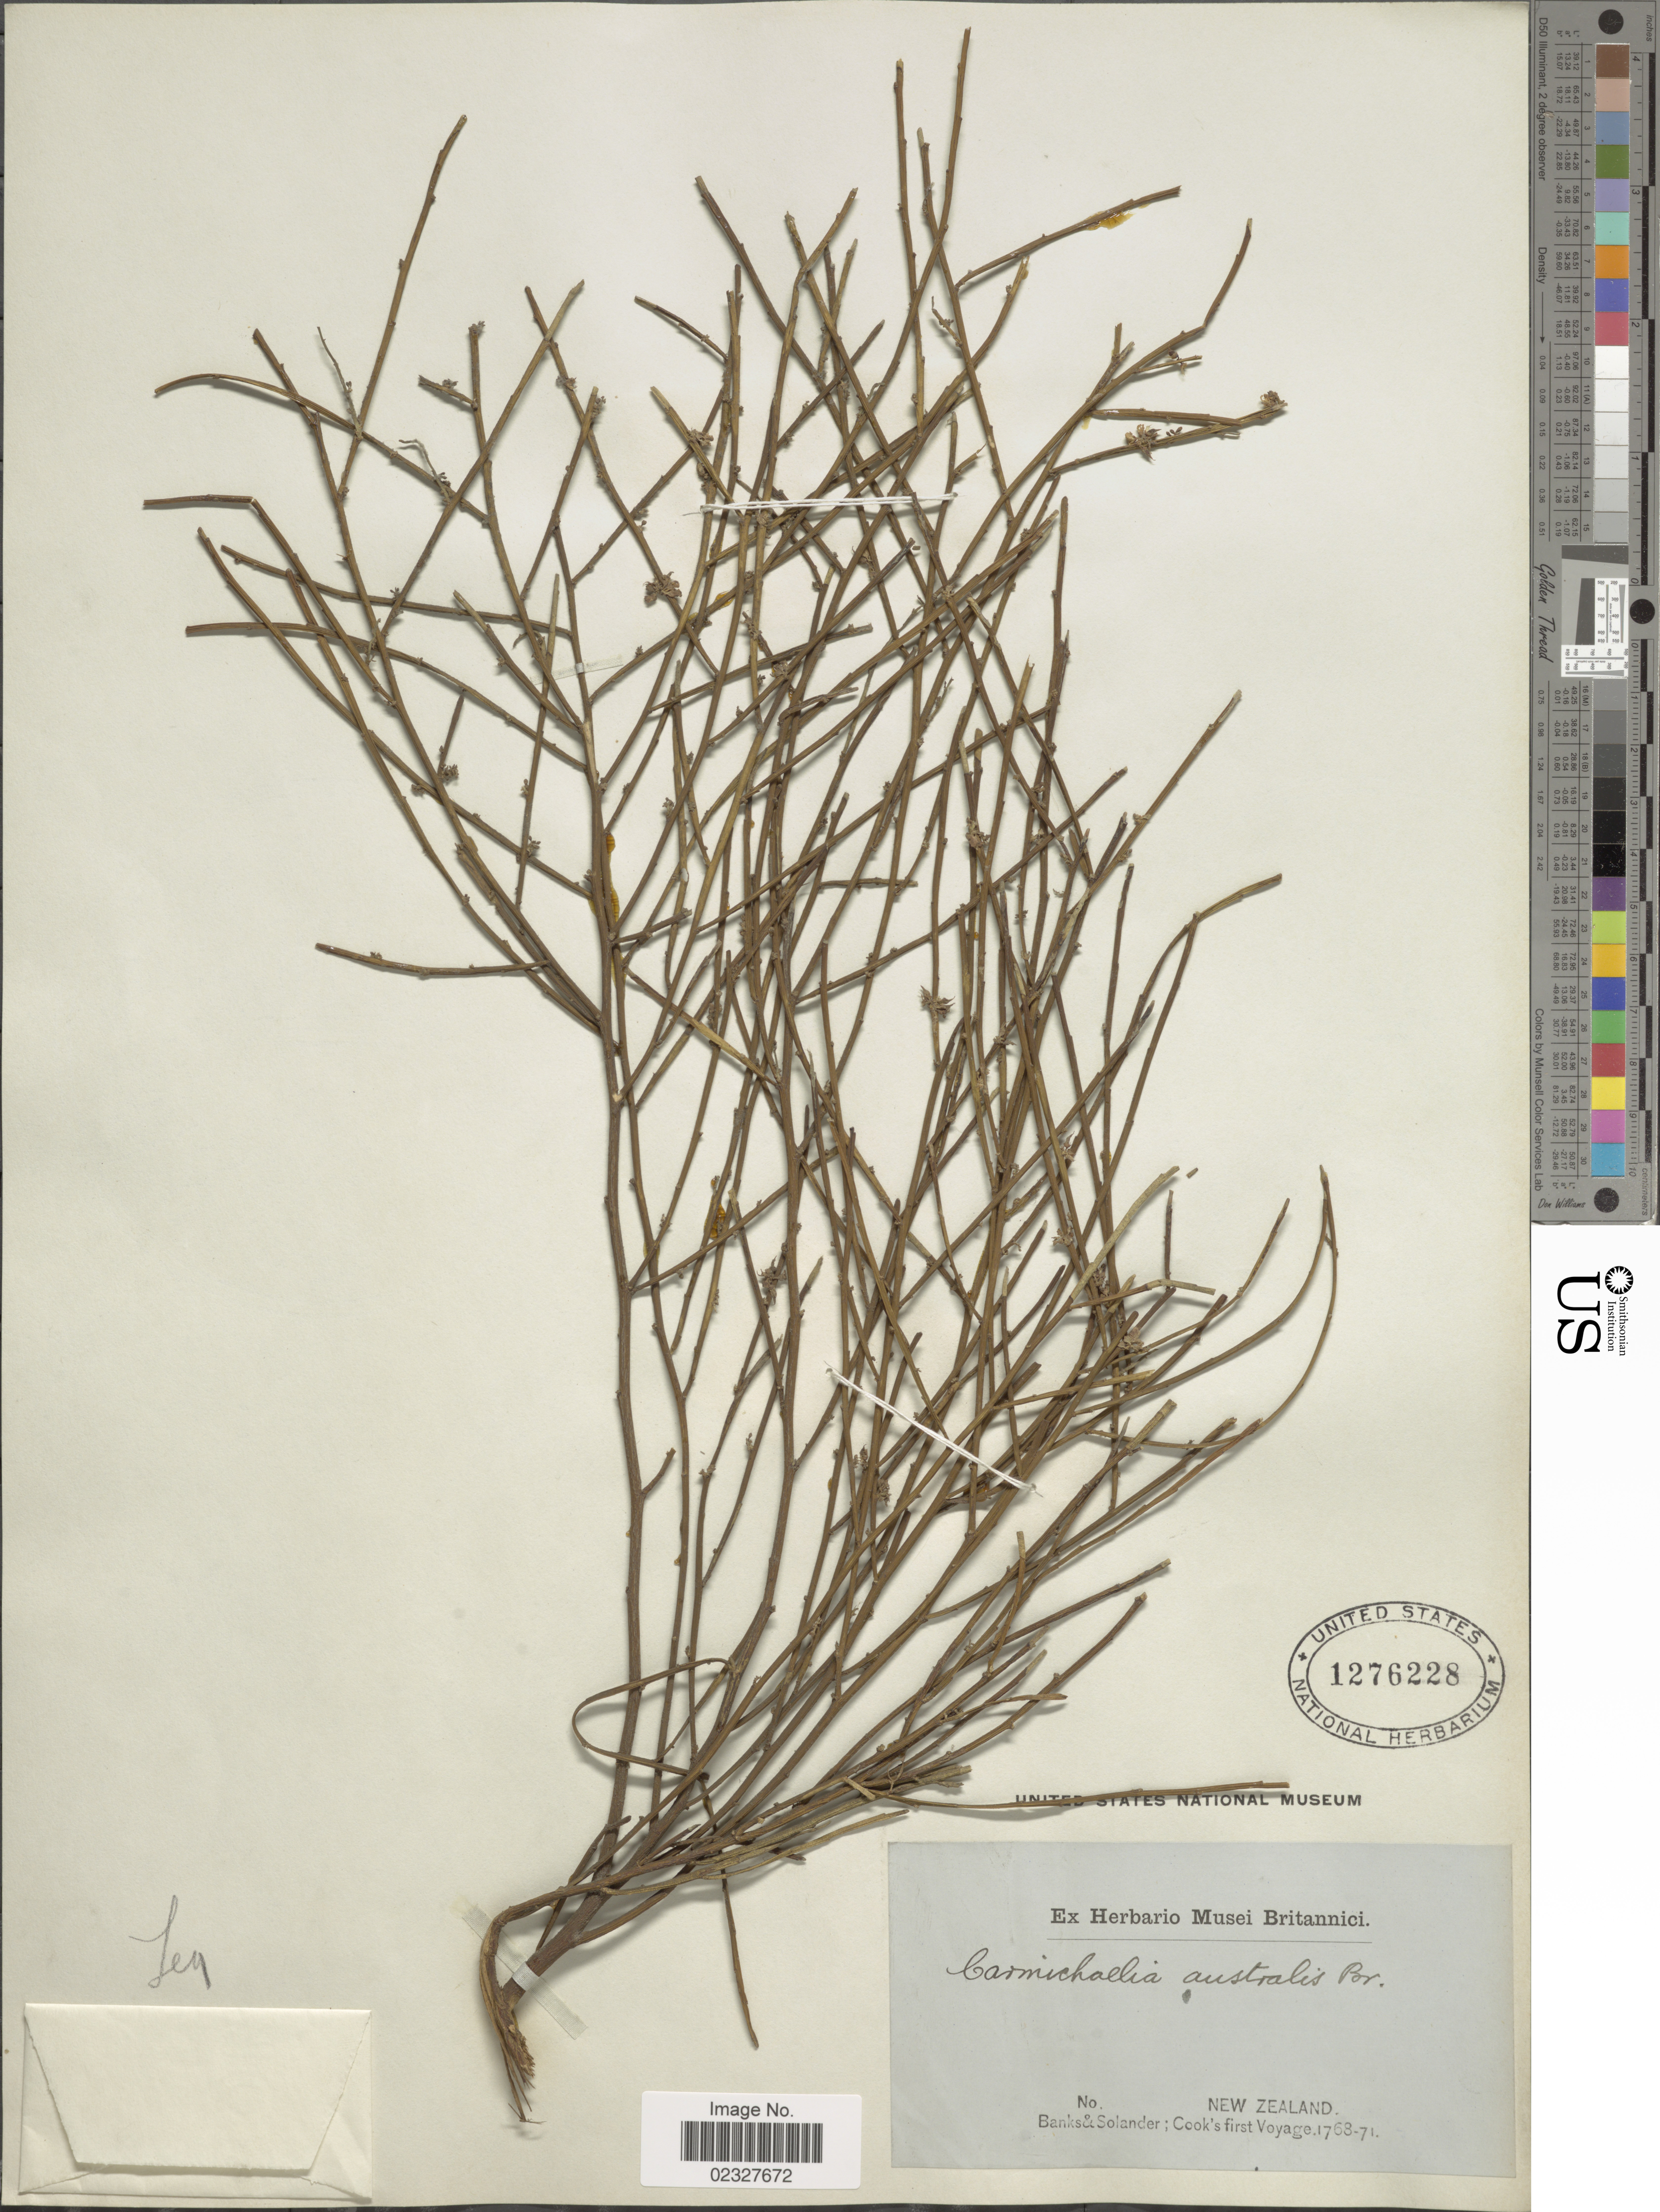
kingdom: Plantae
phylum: Tracheophyta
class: Magnoliopsida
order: Fabales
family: Fabaceae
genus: Carmichaelia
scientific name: Carmichaelia australis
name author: R. Br.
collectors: -- Banks & Solander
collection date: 1768/1771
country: New Zealand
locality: New Zealand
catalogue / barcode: US 1276228